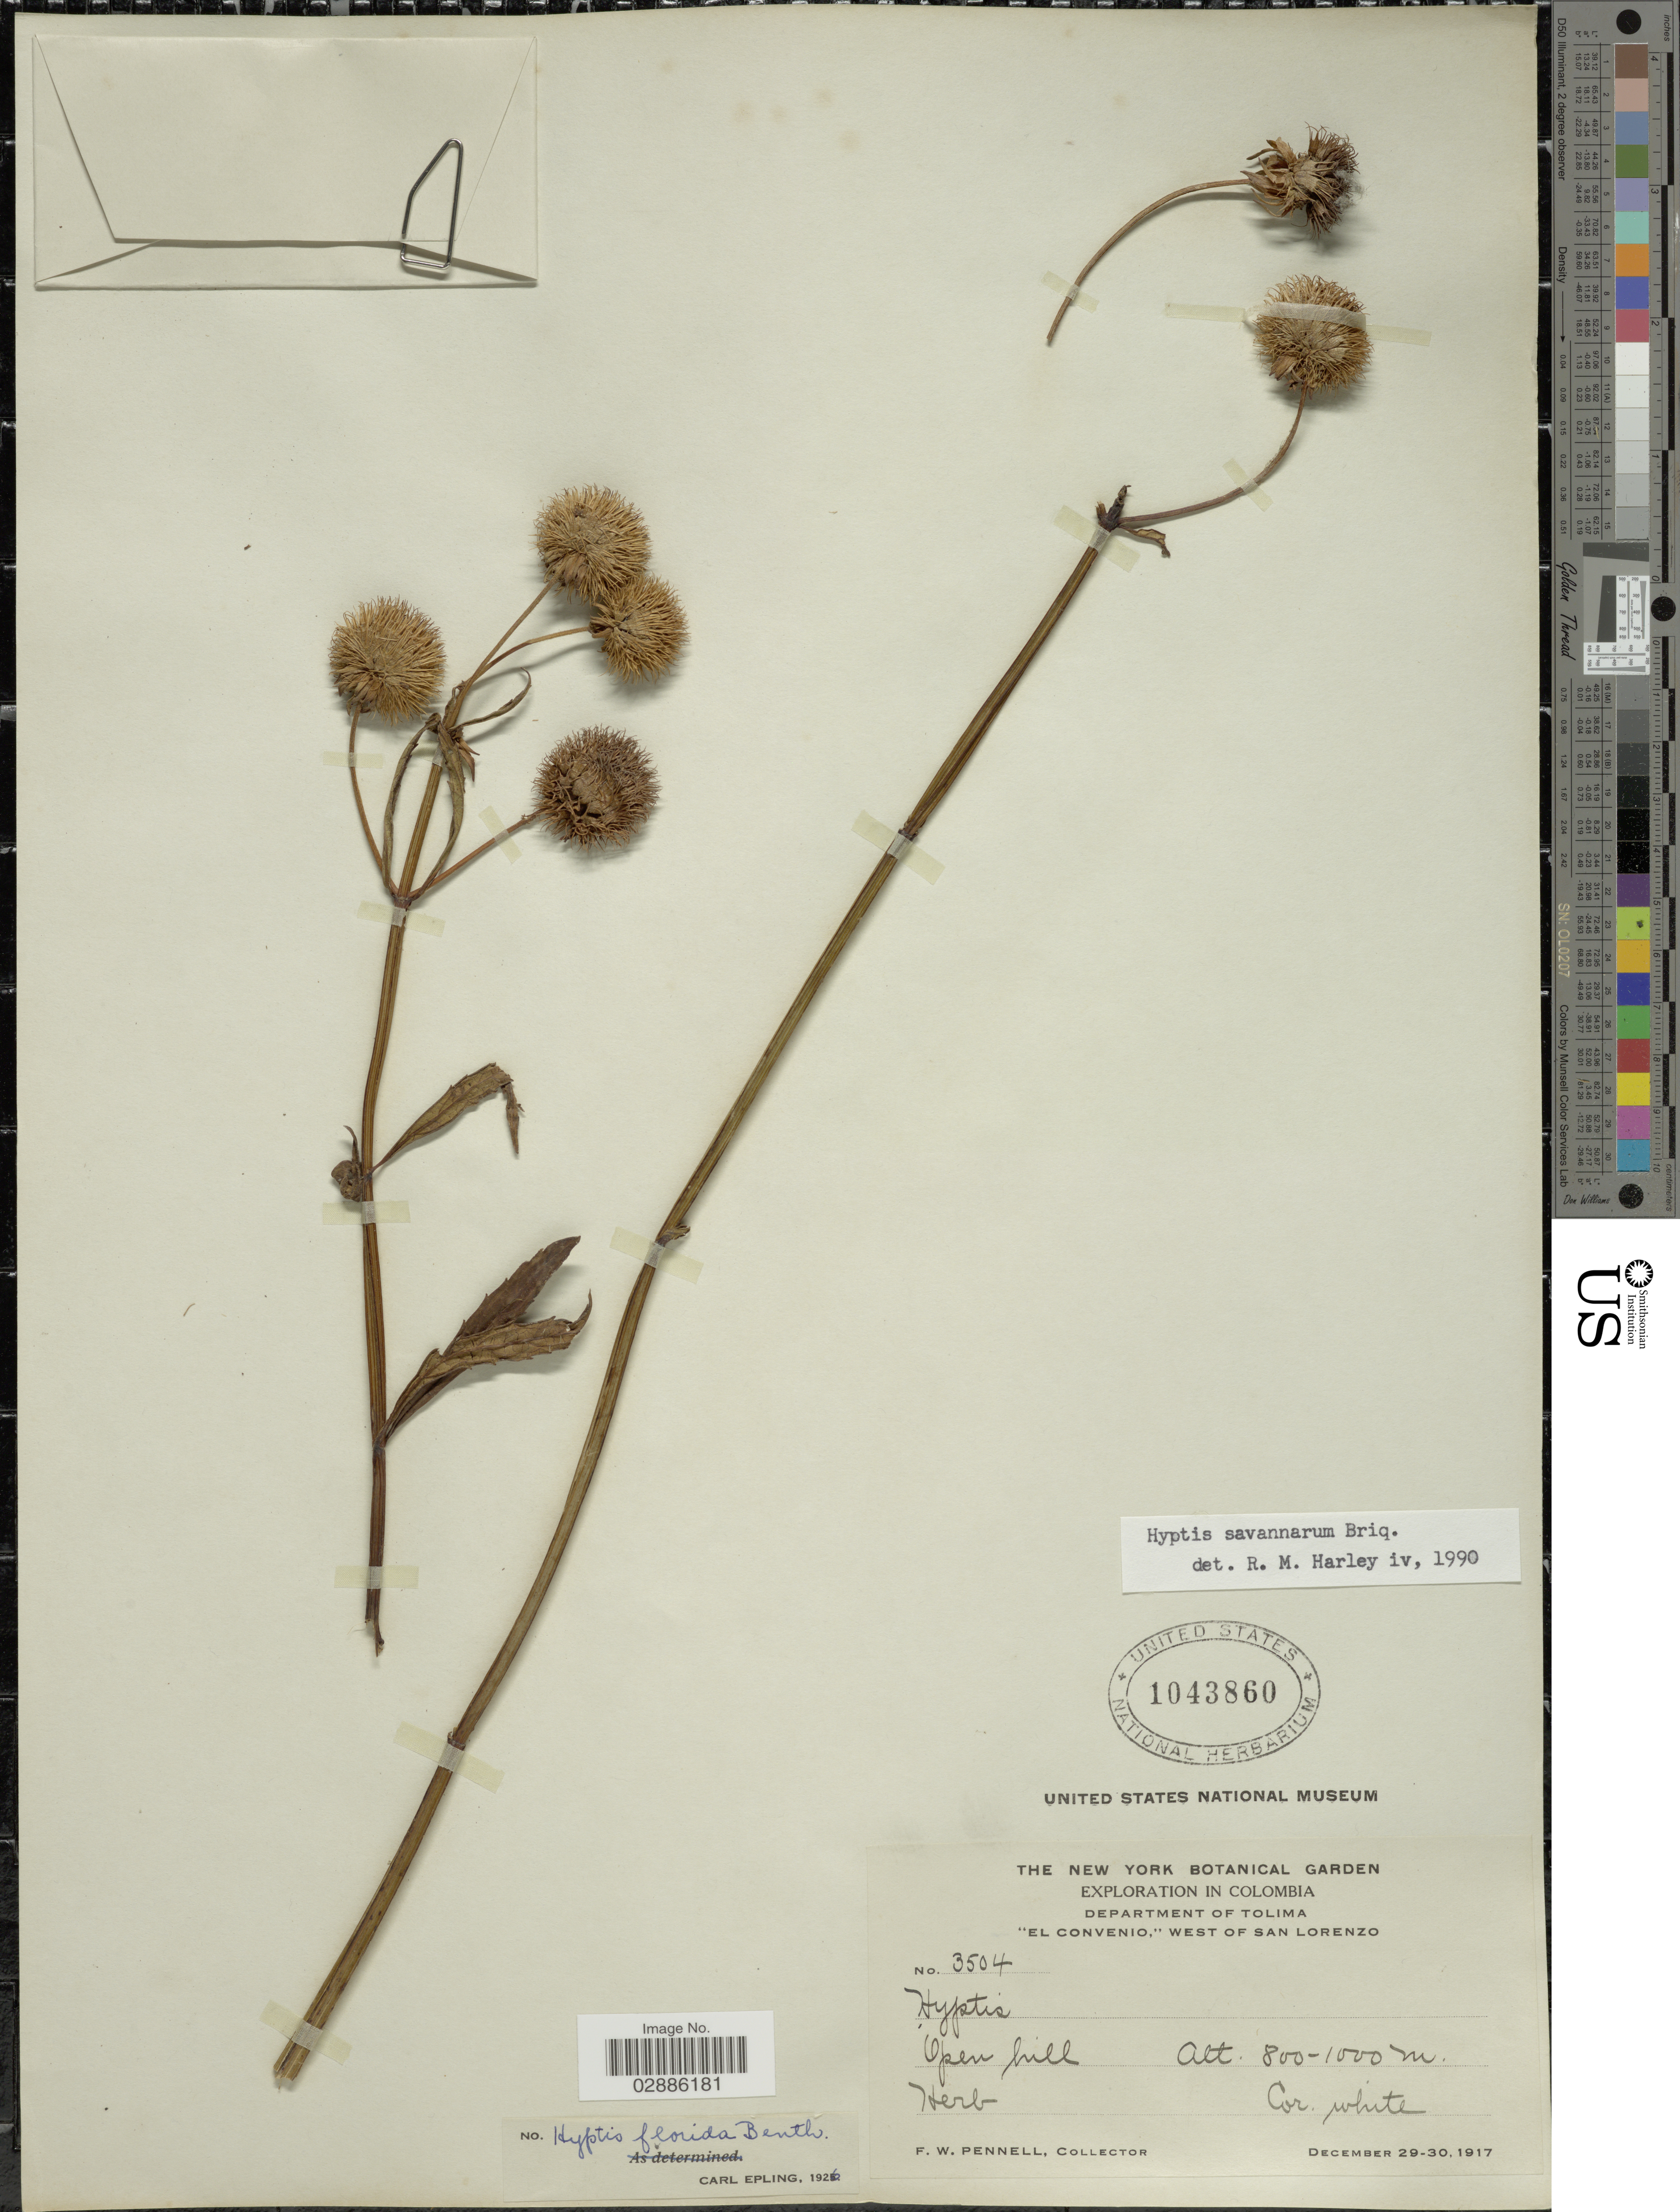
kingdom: Plantae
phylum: Tracheophyta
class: Magnoliopsida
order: Lamiales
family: Lamiaceae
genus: Hyptis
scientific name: Hyptis savannarum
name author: Briq.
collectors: F. W. Pennell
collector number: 3504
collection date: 1917-12-29/1917-12-30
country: Colombia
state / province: Tolima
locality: Department of Tolima, "El Convenio," West of San Lorenzo.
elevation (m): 800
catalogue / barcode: US 1043860